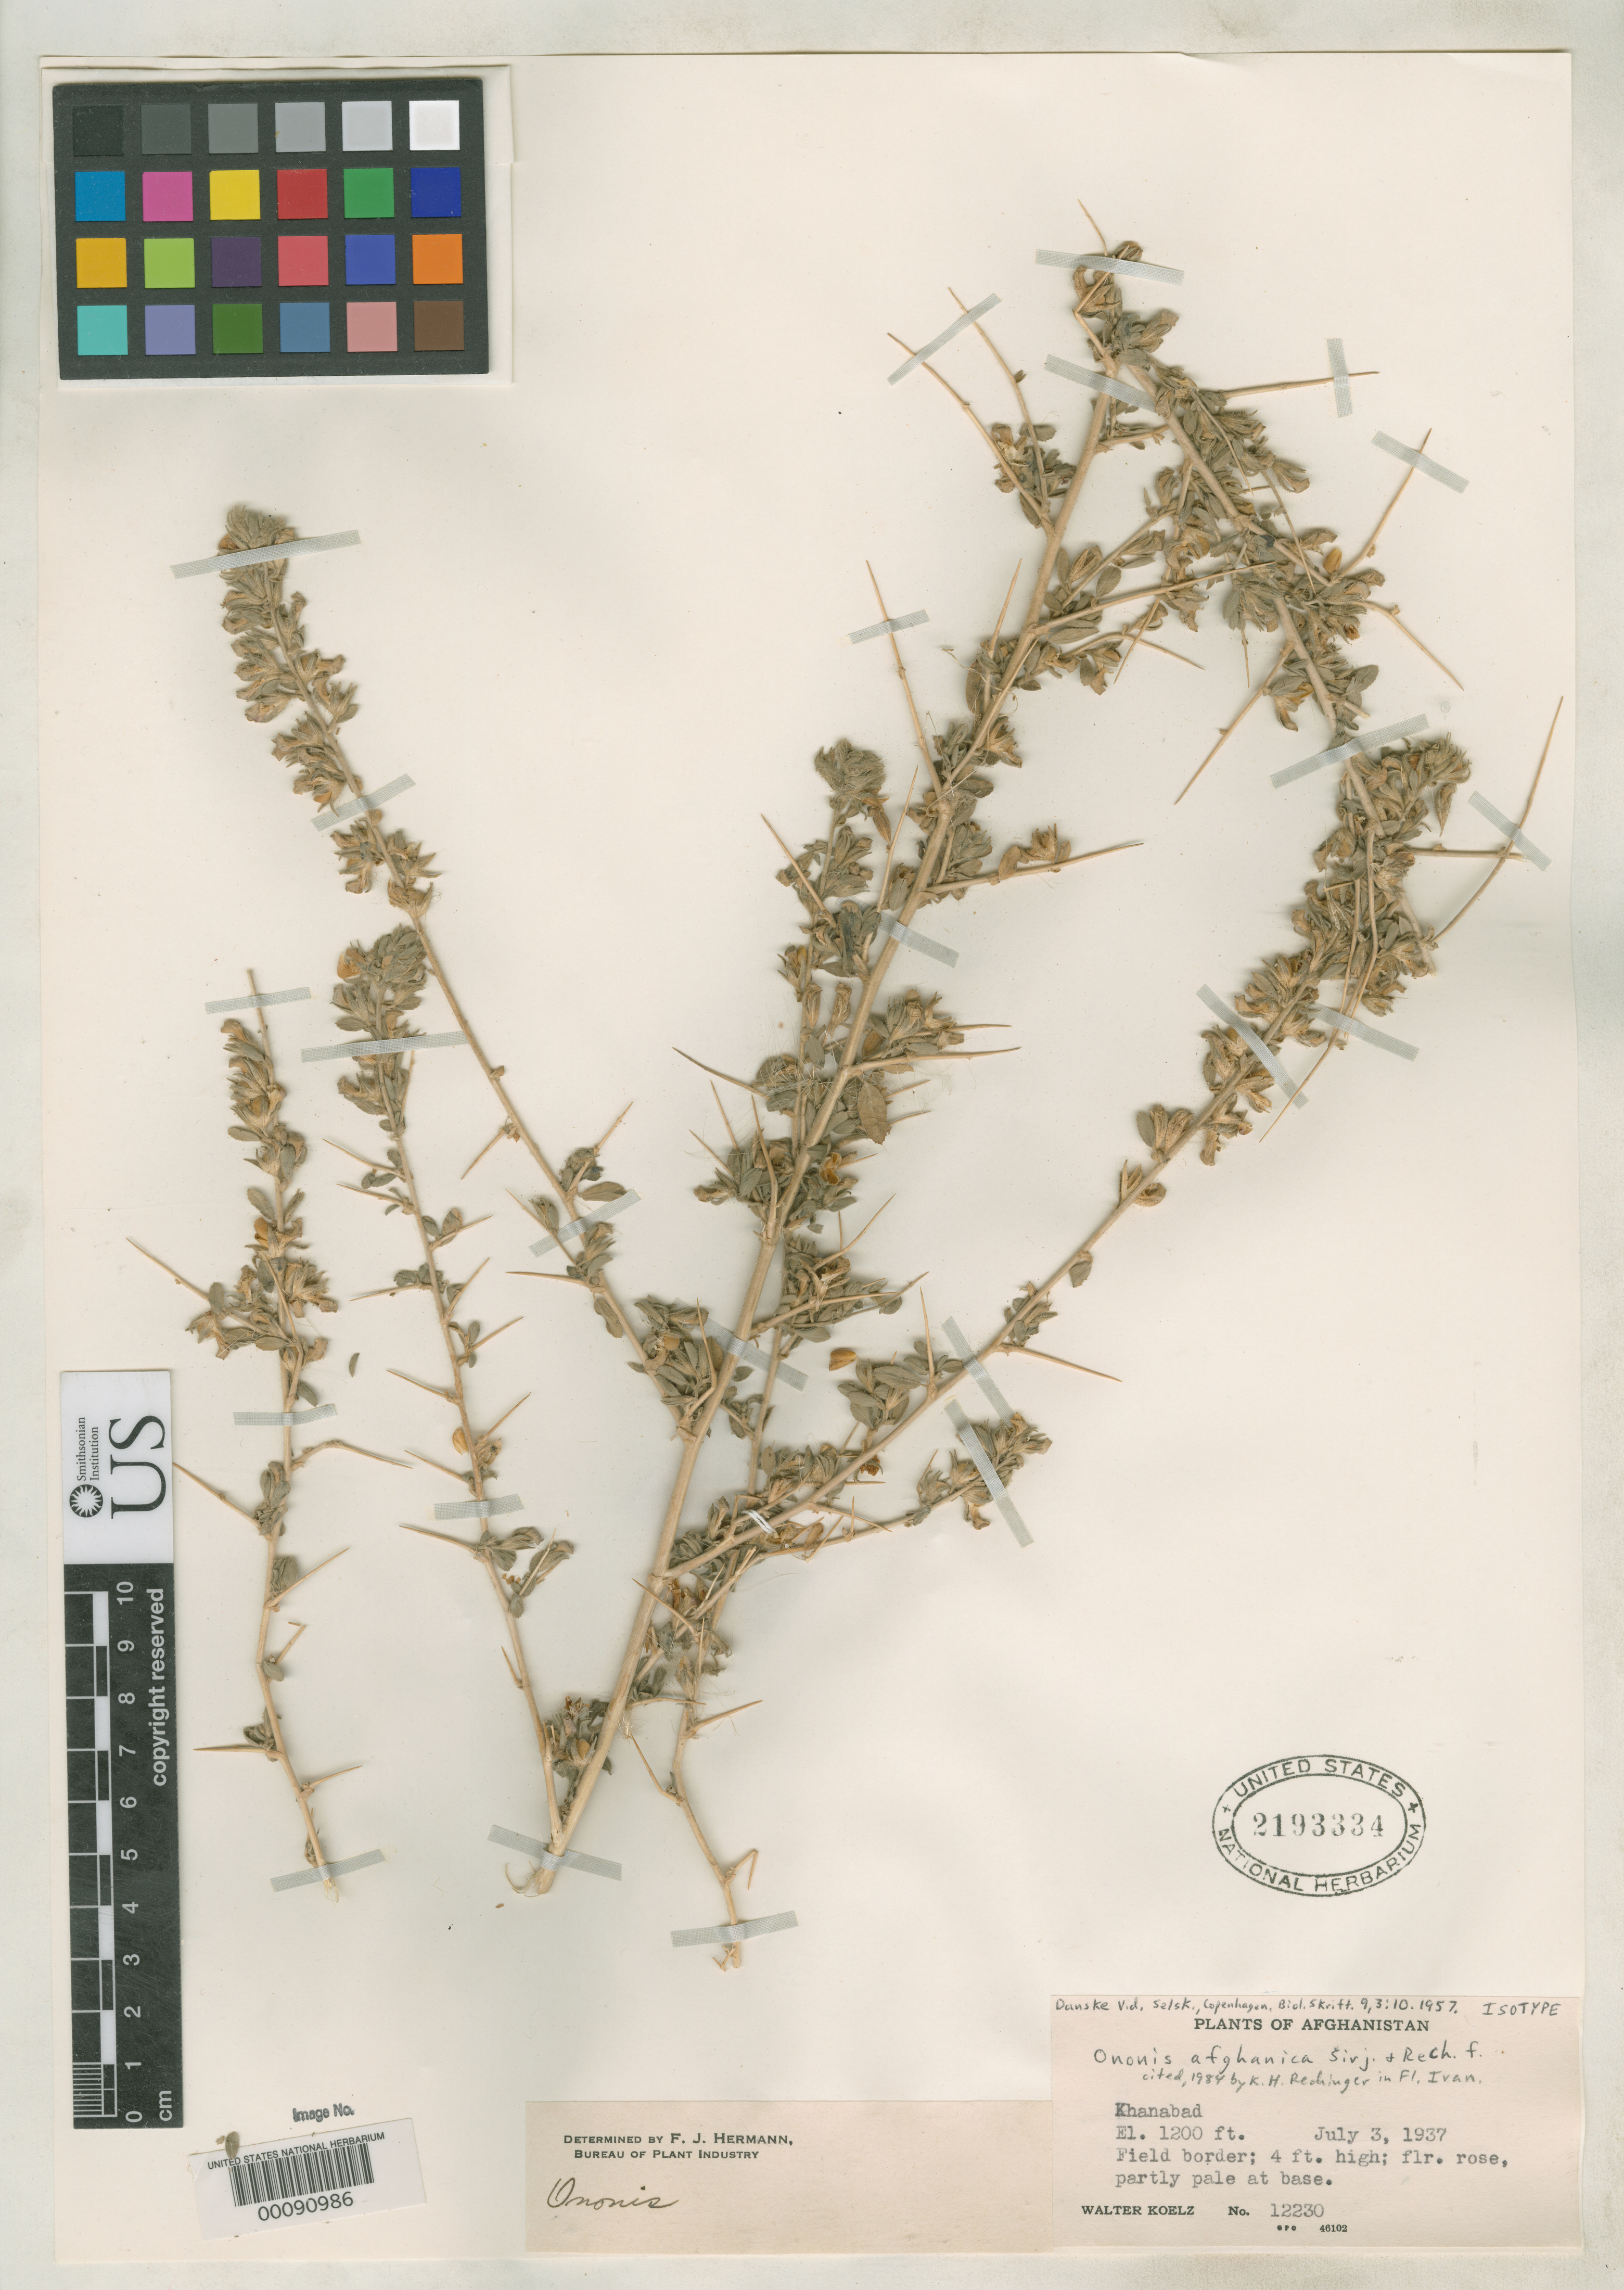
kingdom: Plantae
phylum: Tracheophyta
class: Magnoliopsida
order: Fabales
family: Fabaceae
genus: Ononis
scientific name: Ononis afghanica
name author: Širj. & Rech. f.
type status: Isotype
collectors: W. N. Koelz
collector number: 12230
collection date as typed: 03 Jul 1937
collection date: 1937-07-03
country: Afghanistan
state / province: Baghlan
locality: Khanabad; alt. 1200 ft.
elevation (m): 366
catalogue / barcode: US 2193334